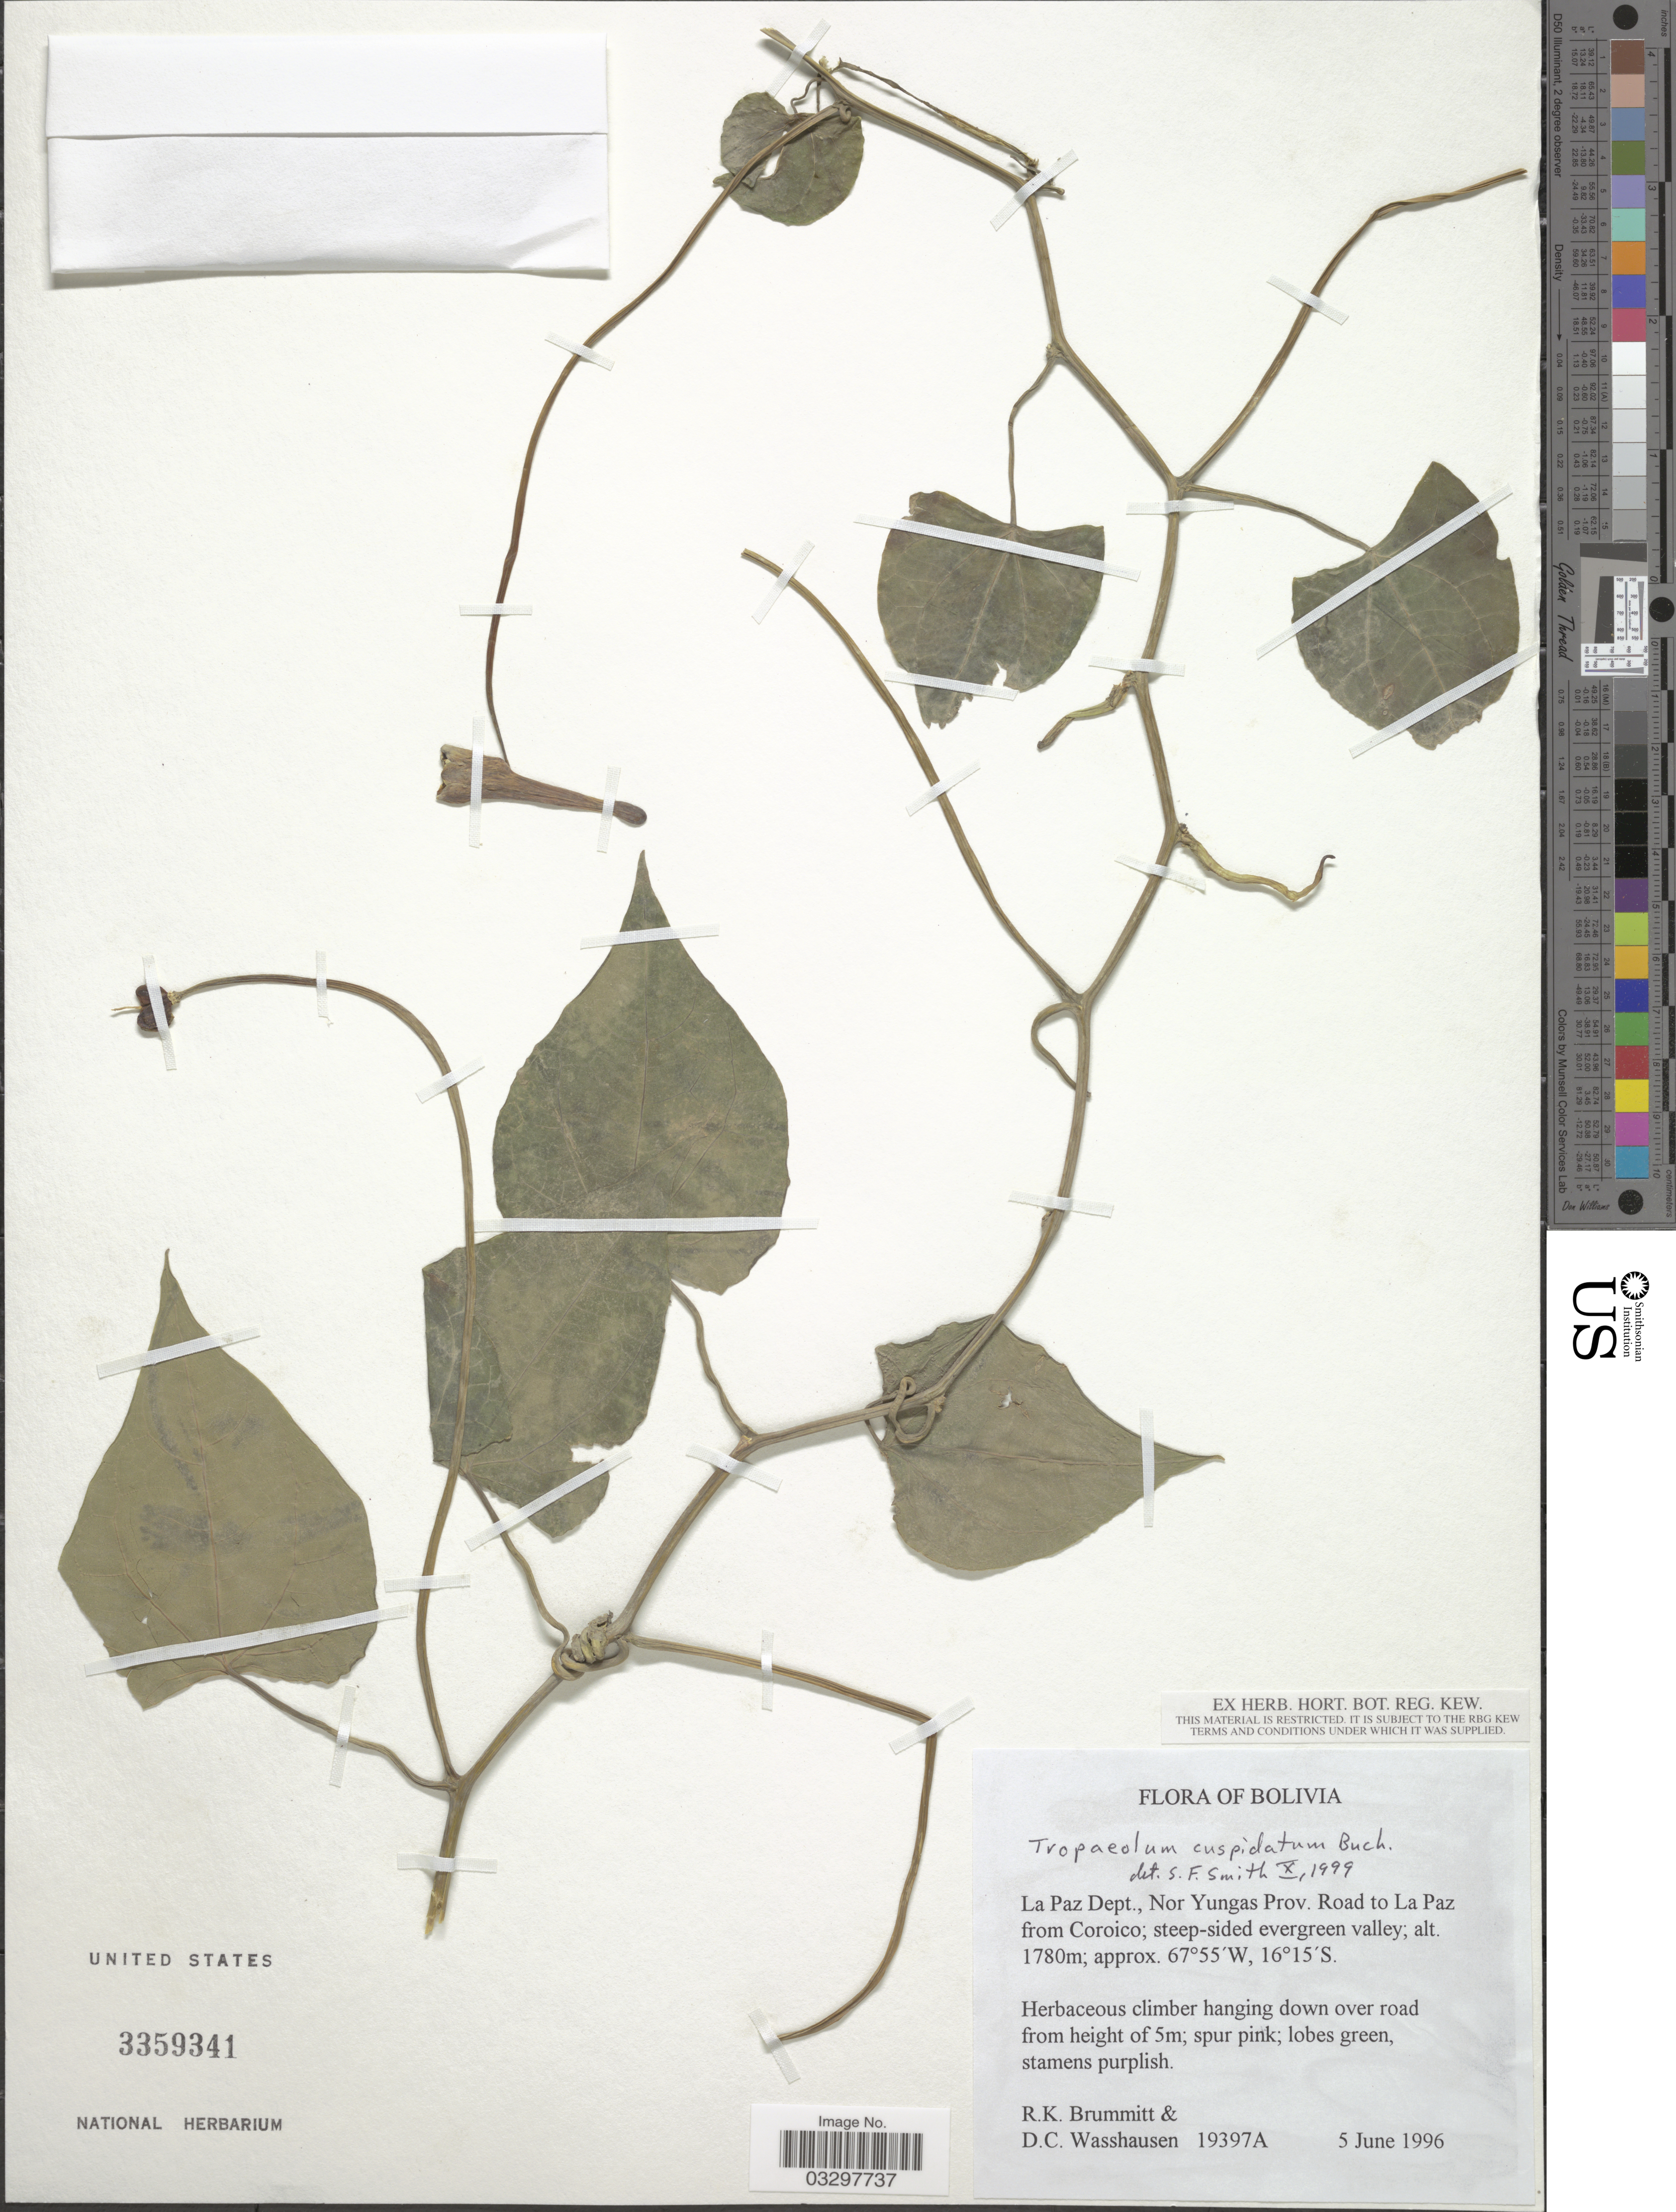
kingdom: Plantae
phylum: Tracheophyta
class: Magnoliopsida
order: Brassicales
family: Tropaeolaceae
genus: Tropaeolum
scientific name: Tropaeolum cuspidatum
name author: Buchenau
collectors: R. K. Brummitt & D. C. Wasshausen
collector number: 19397A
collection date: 1996-06-05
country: Bolivia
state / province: La Paz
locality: La Paz Dept., Nor Yungas Prov. Road to La Paz from Coroico.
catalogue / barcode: US 3359341